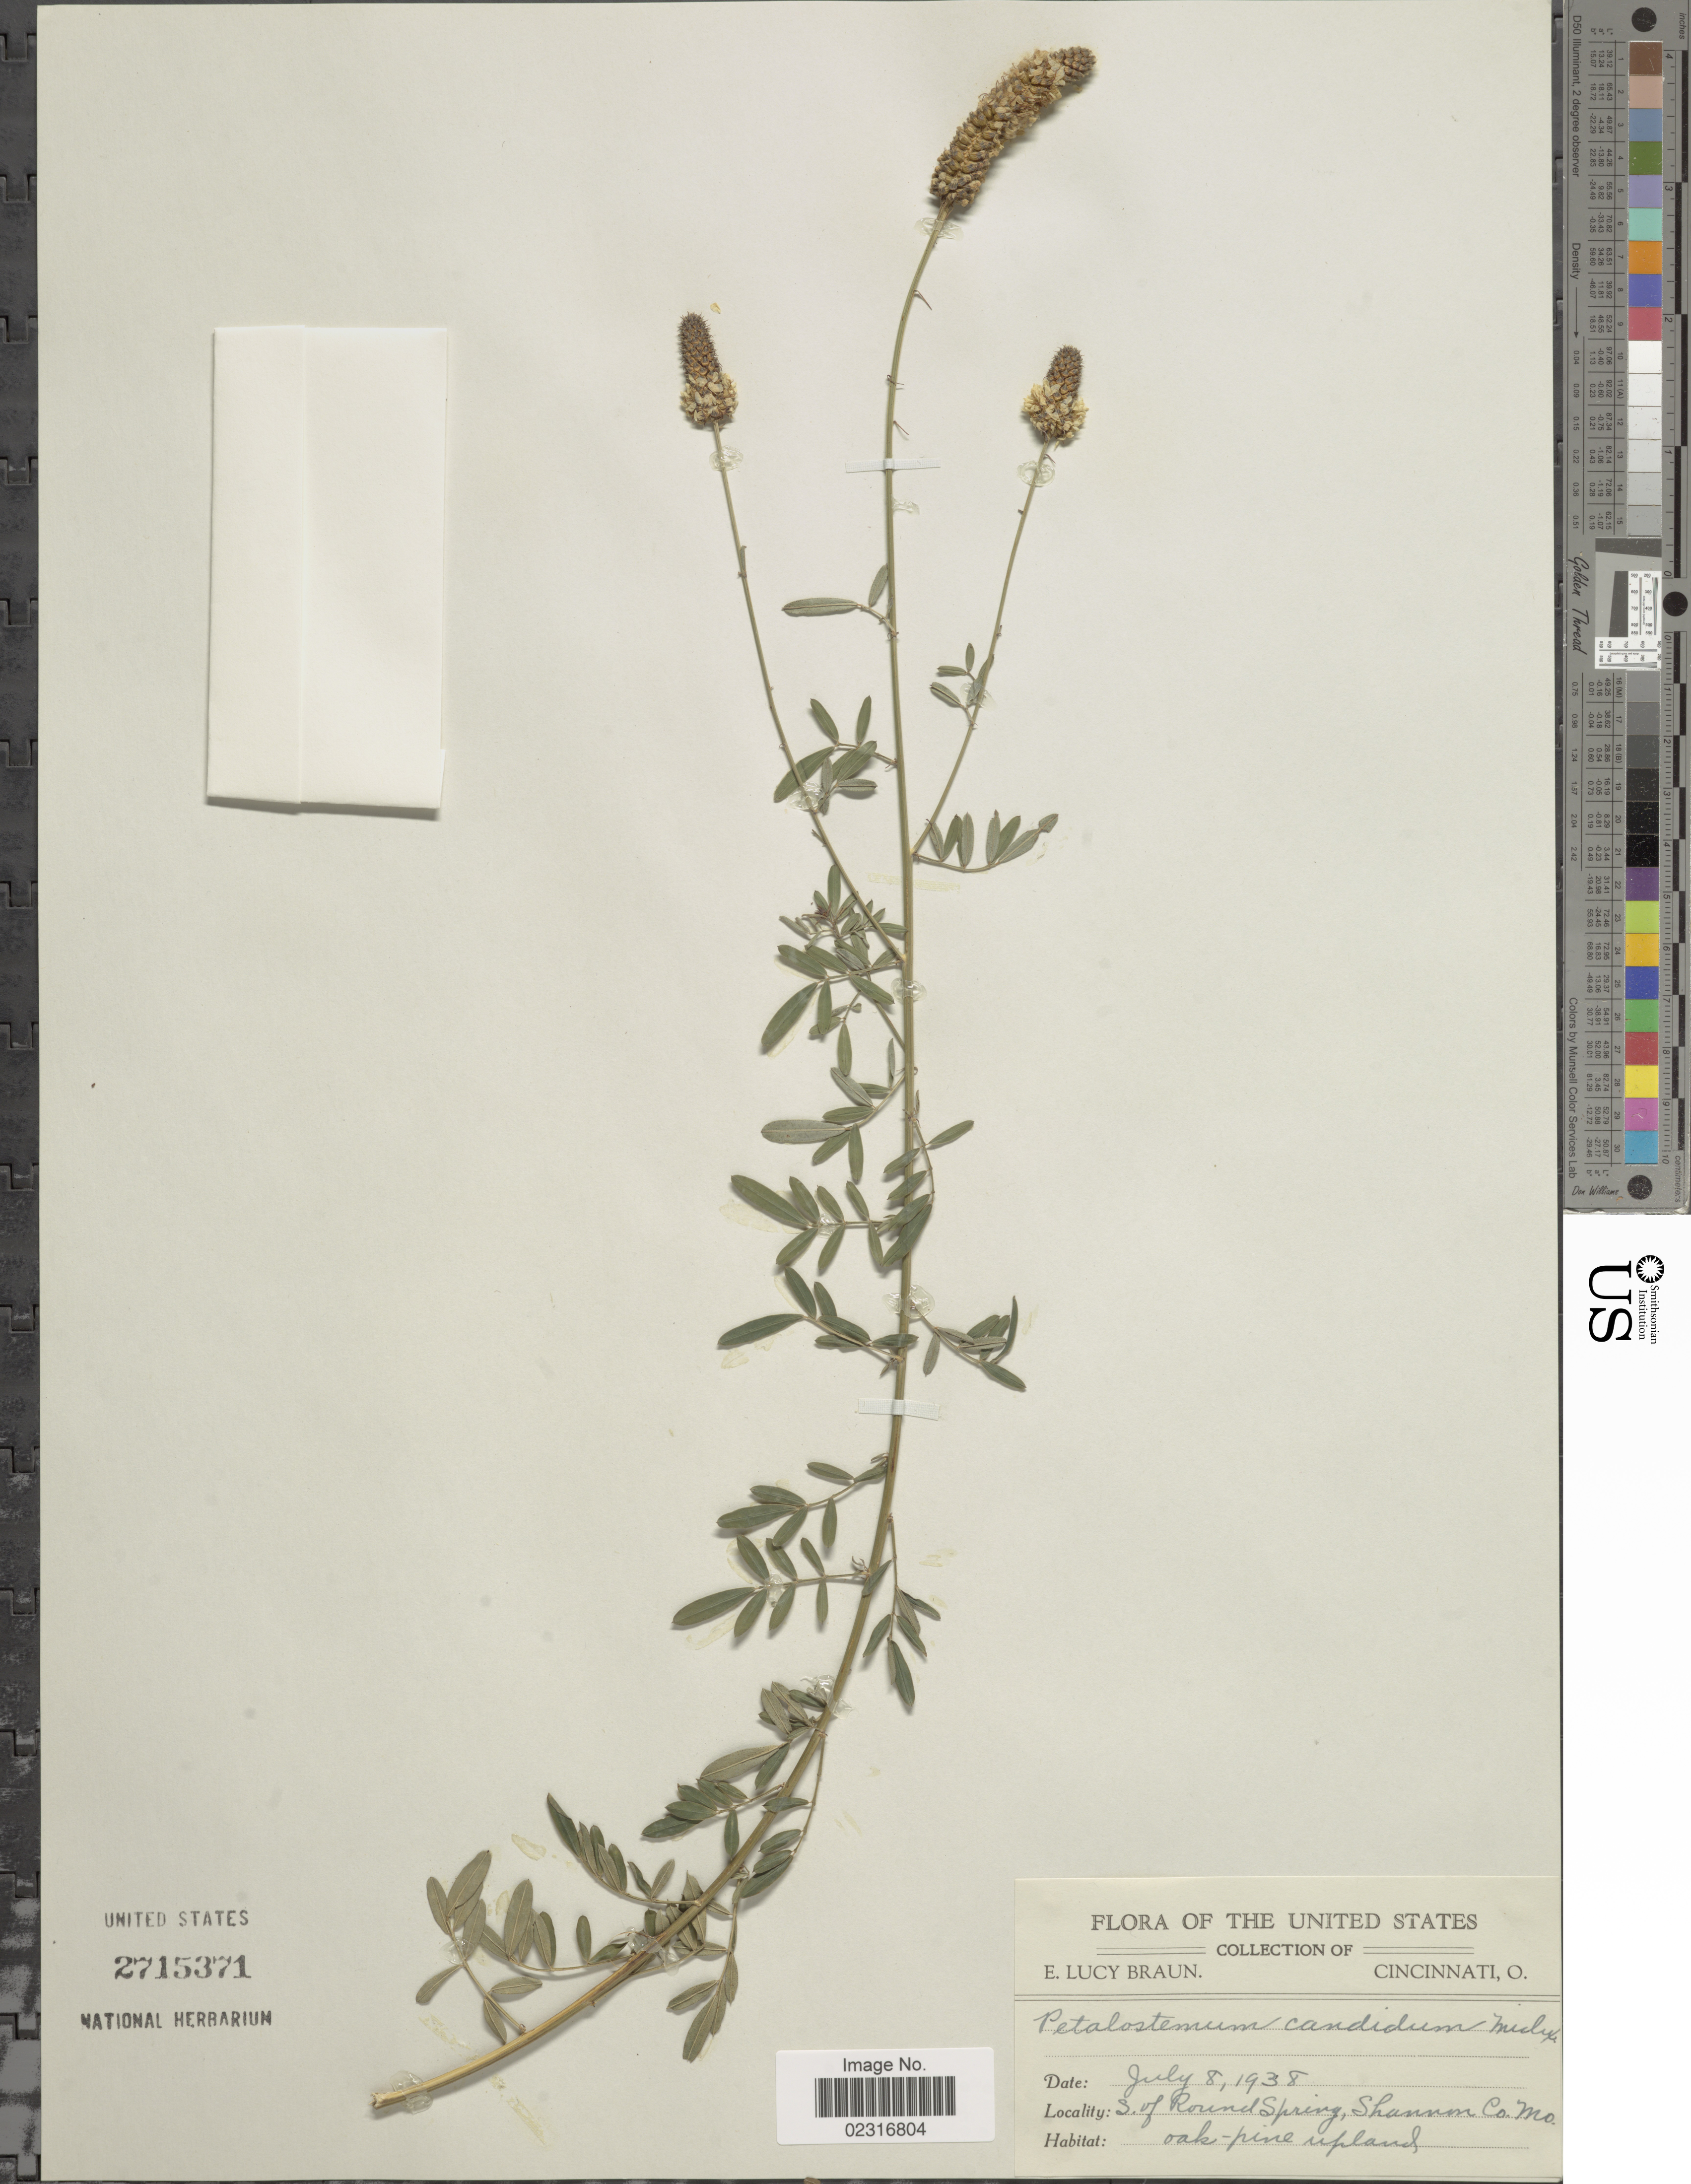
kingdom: Plantae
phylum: Tracheophyta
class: Magnoliopsida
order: Fabales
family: Fabaceae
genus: Dalea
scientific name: Dalea candida var. candida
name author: Michx. ex Willd.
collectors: E. L. Braun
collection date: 1938-07-08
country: United States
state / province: Missouri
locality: S. of Round Spring, Shannon Co., MO.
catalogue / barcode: US 2715371